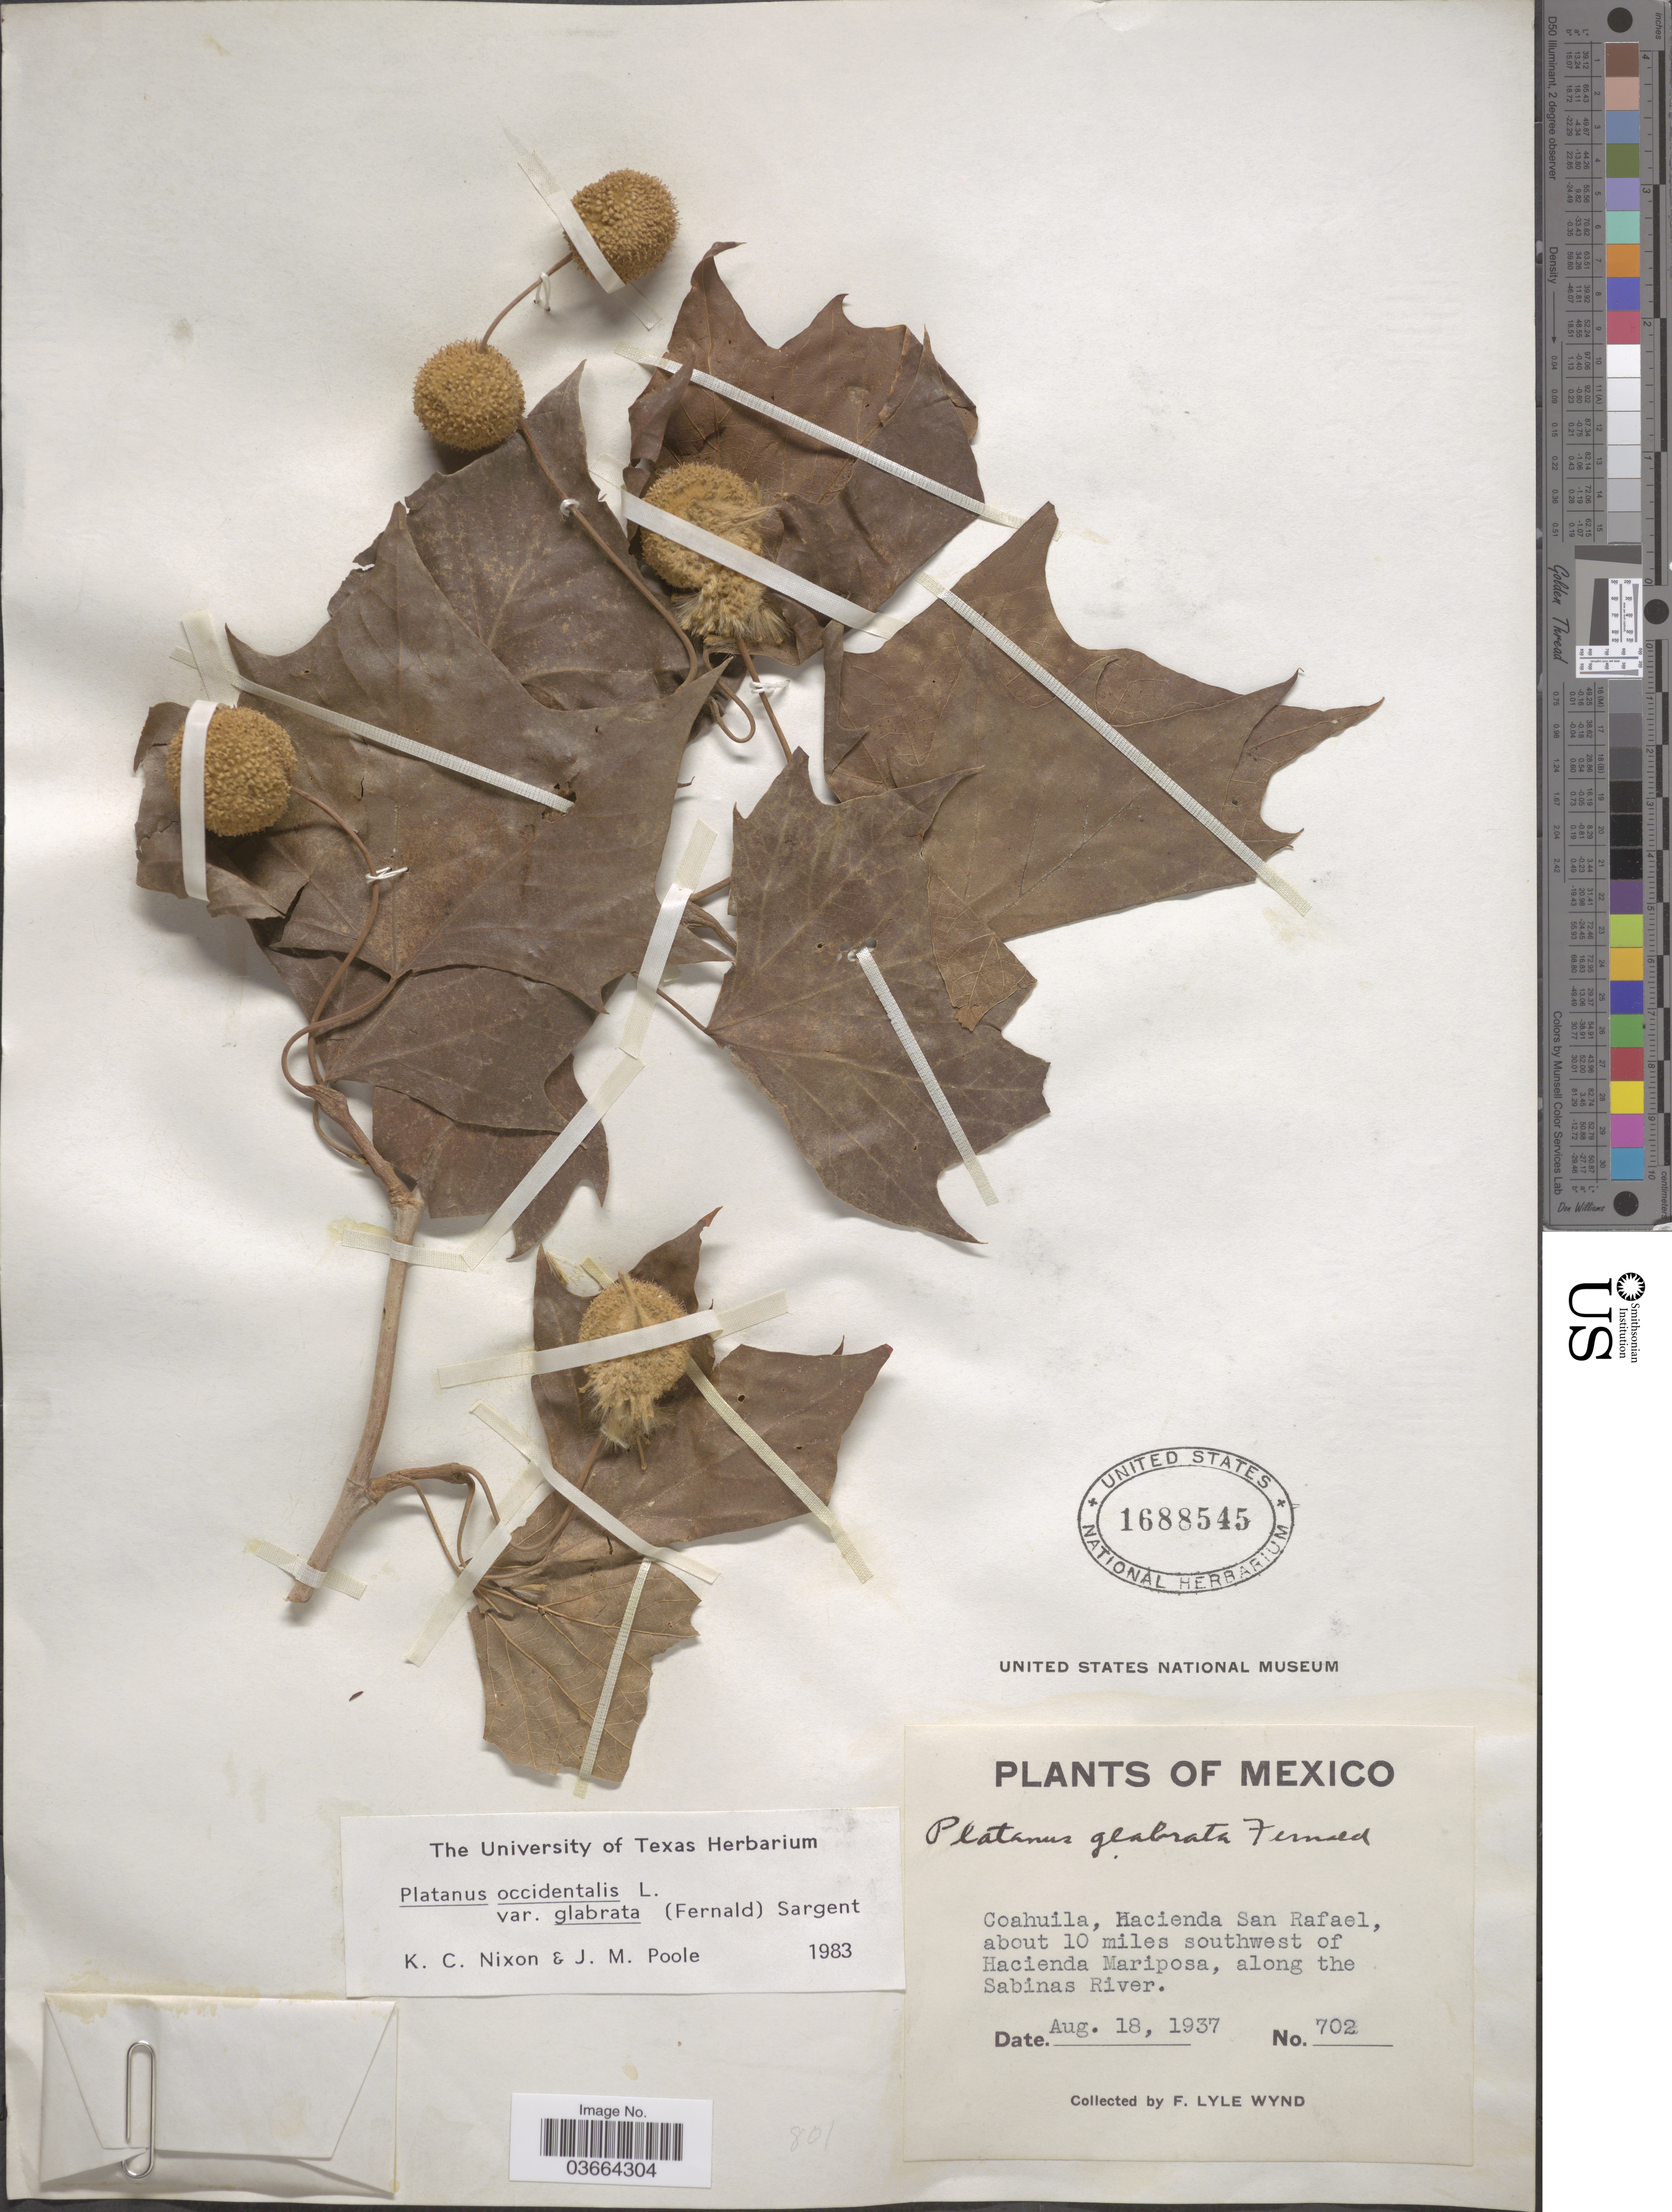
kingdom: Plantae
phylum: Tracheophyta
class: Magnoliopsida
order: Proteales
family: Platanaceae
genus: Platanus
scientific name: Platanus occidentalis var. glabrata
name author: (Fernald) Sarg.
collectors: F. L. Wynd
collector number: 702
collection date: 1937-08-18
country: Mexico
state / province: Coahuila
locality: Hacienda San Rafael, about 10 miles southwest of Hacienda Mariposa, along the Sabinas River.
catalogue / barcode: US 1688545